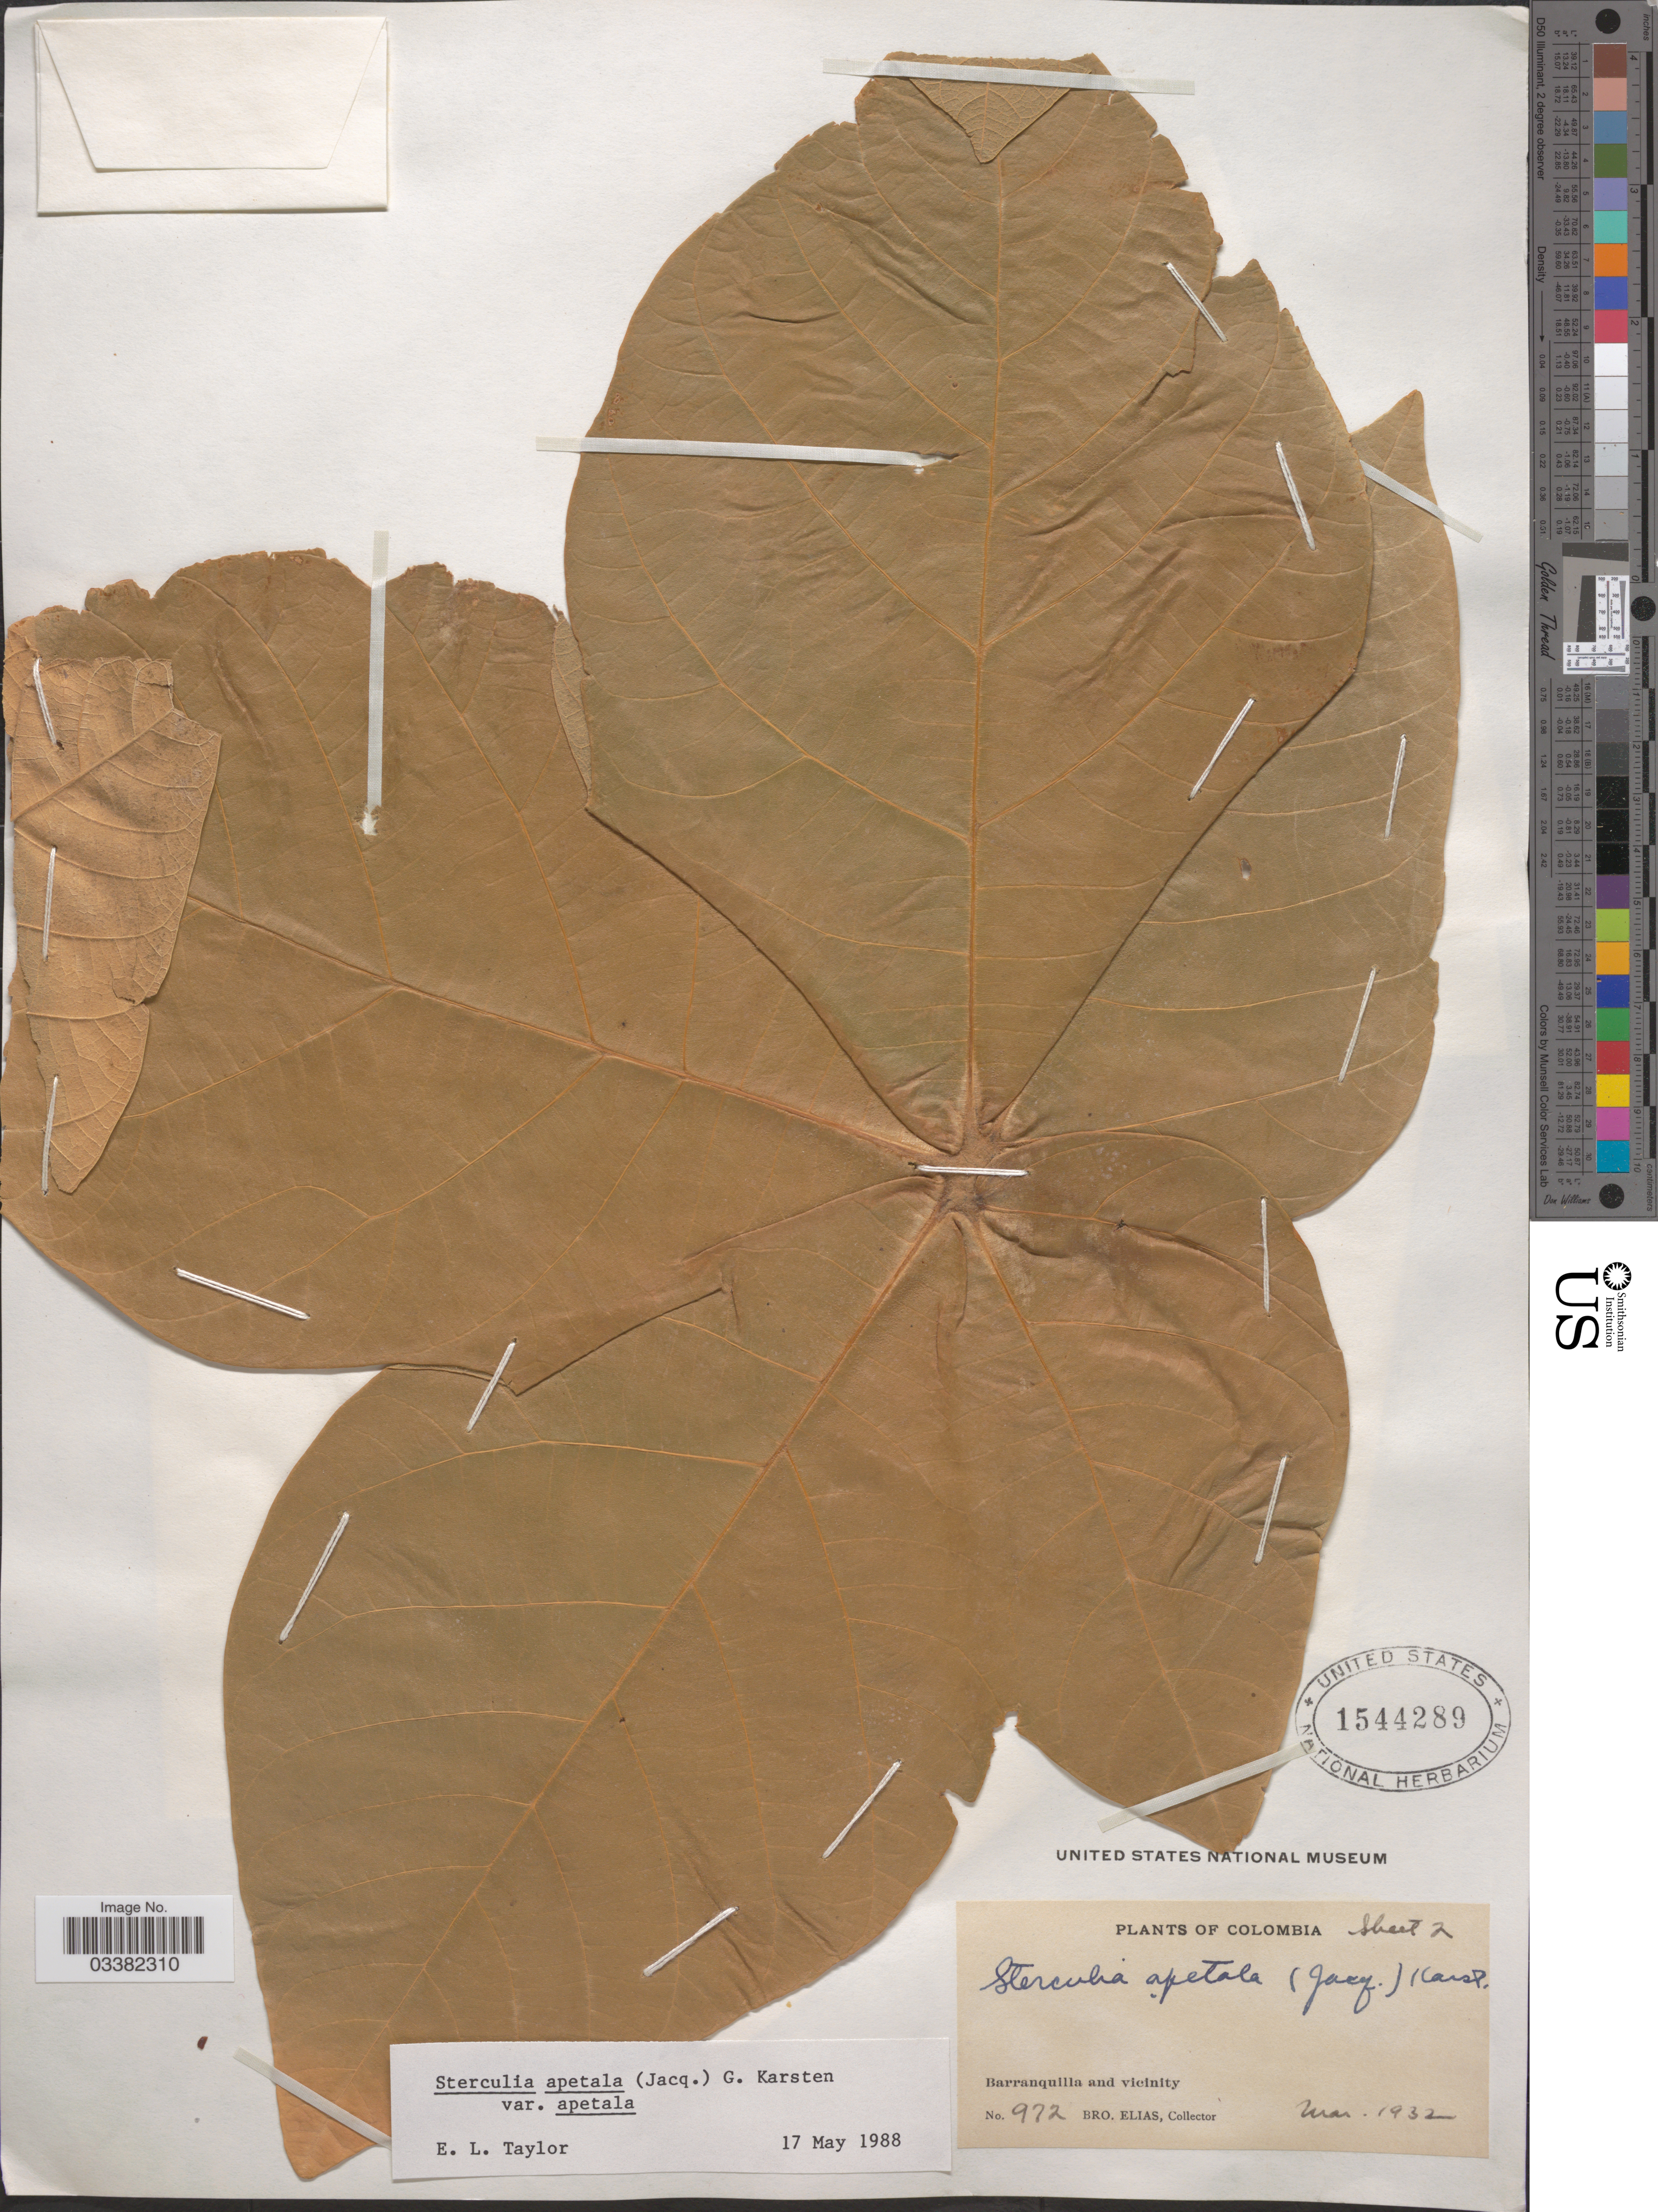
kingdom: Plantae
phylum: Tracheophyta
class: Magnoliopsida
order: Malvales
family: Malvaceae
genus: Sterculia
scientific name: Sterculia apetala var. apetala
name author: (Jacq.) H. Karst.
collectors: Bro. Elias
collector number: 972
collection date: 1932-03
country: Colombia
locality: Barranquilla and vicinity.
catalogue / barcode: US 1544289